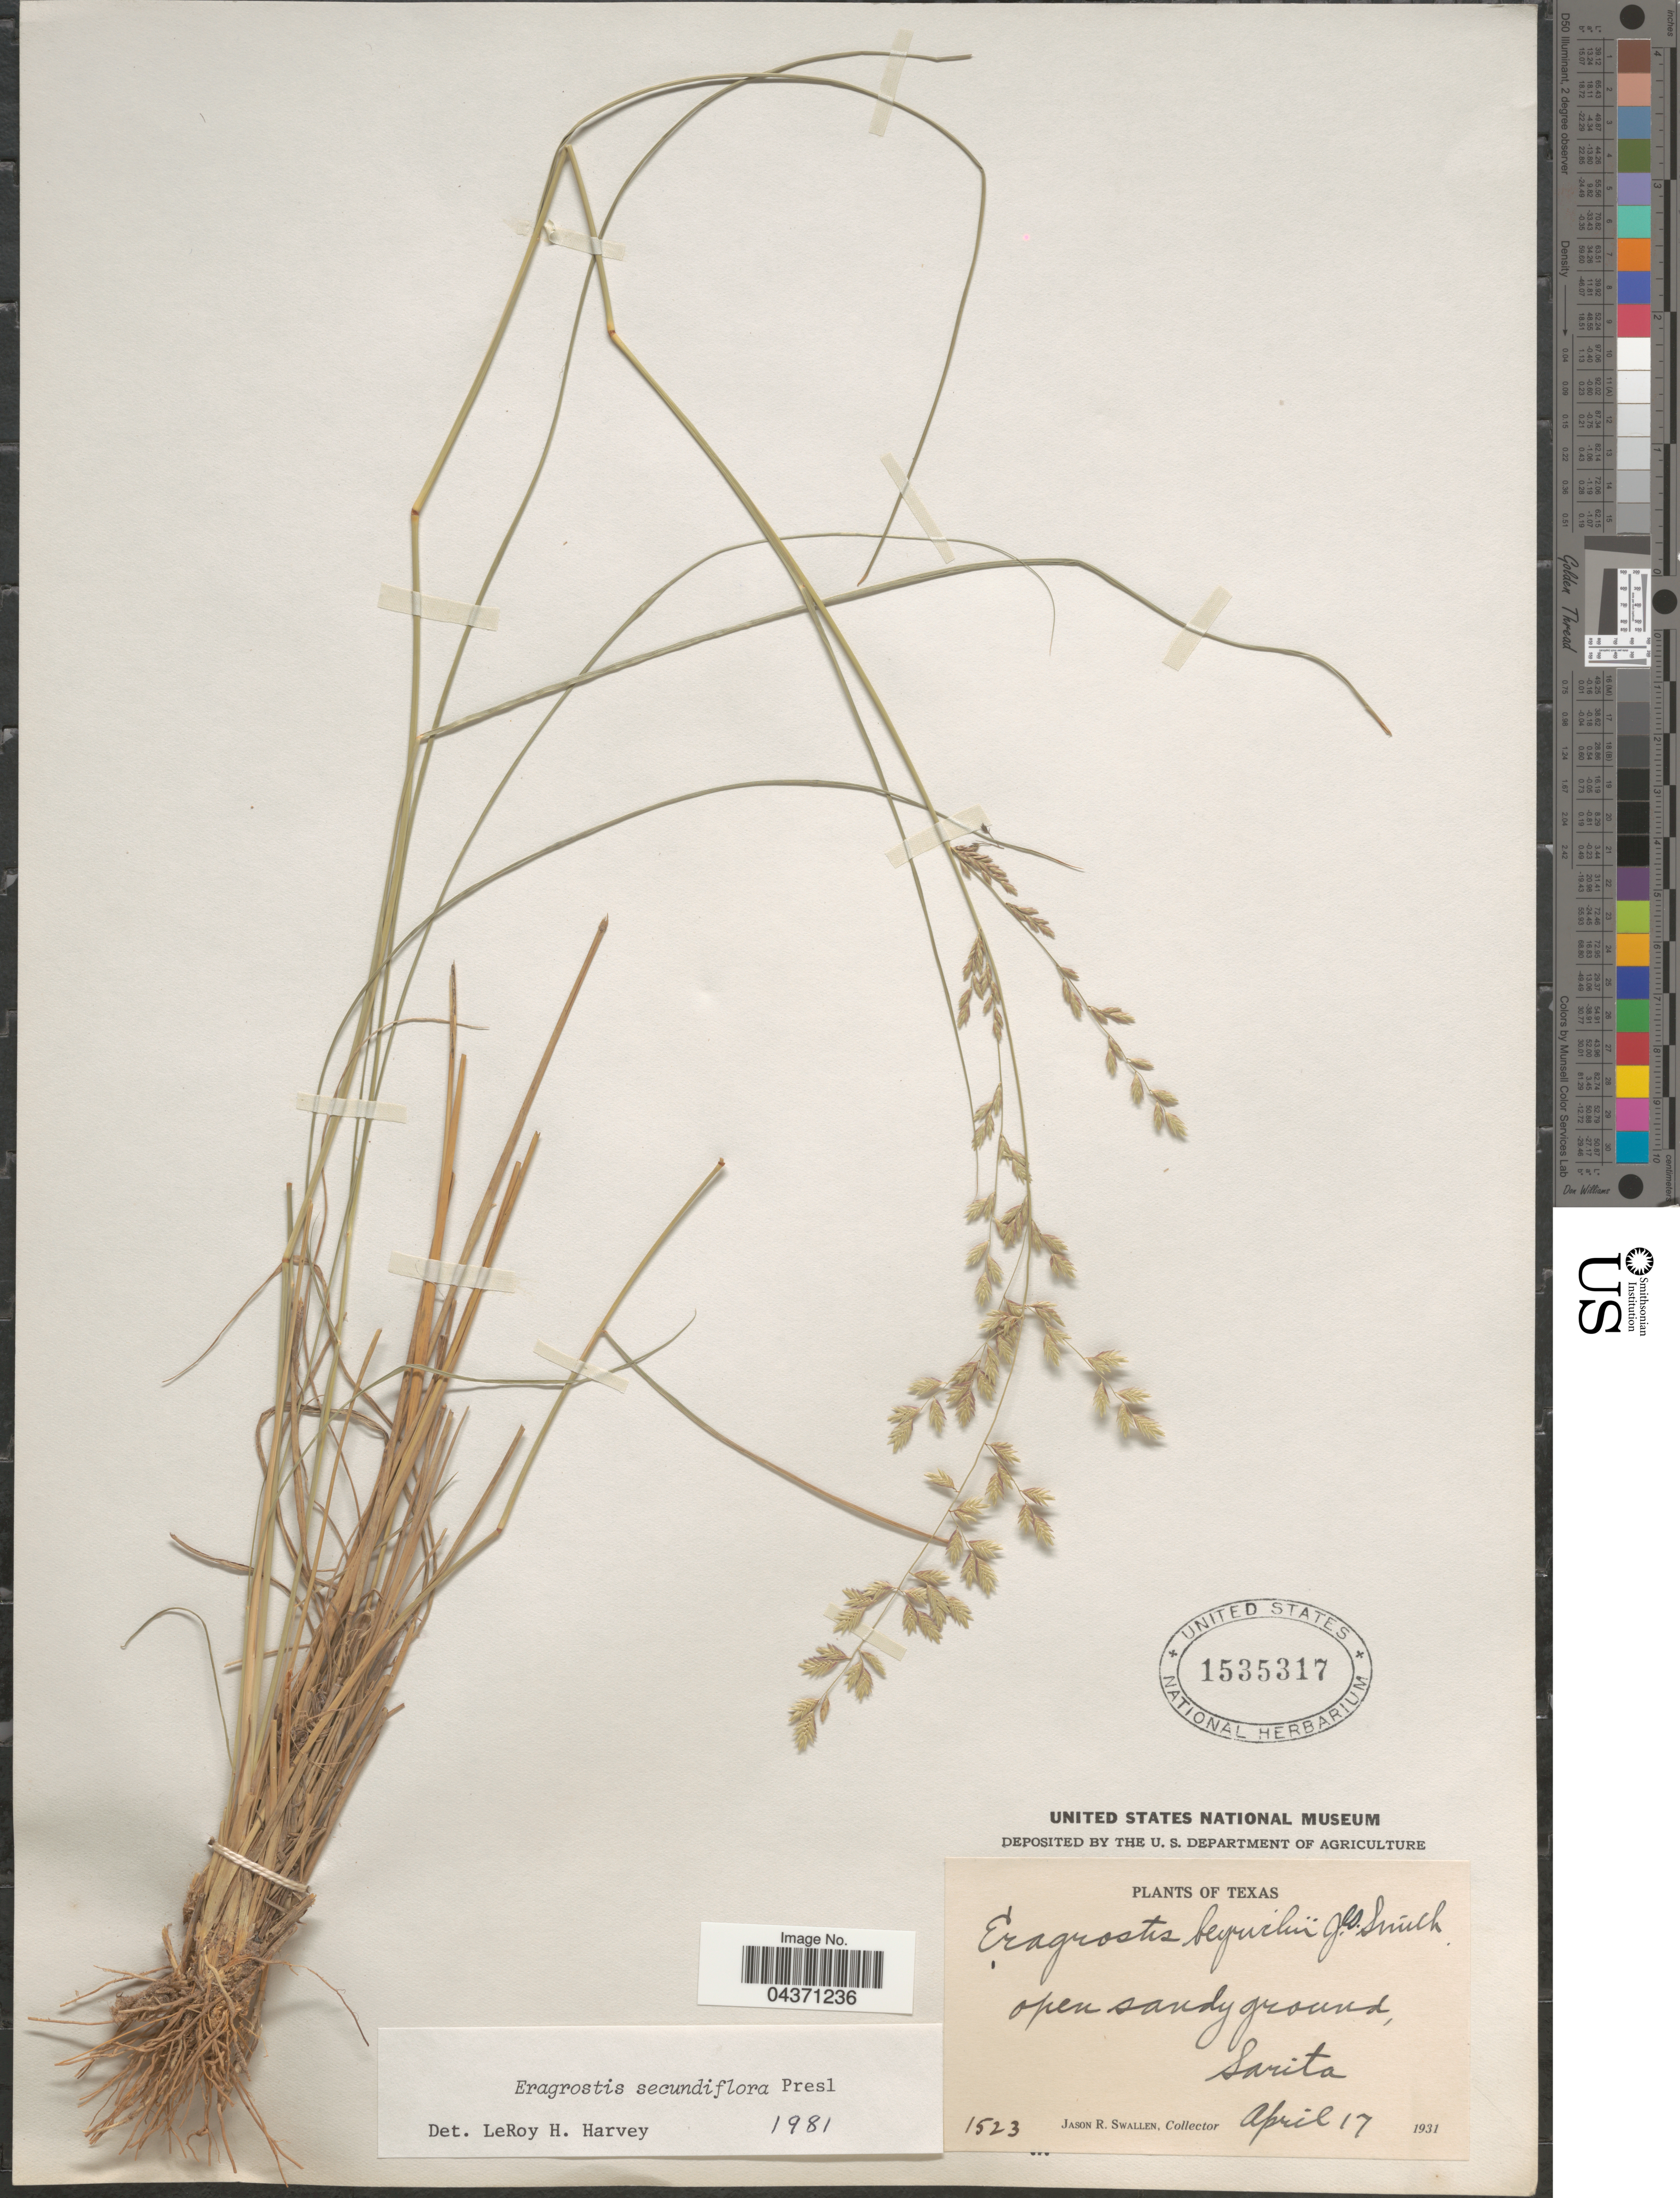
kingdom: Plantae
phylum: Tracheophyta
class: Liliopsida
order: Poales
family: Poaceae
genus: Eragrostis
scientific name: Eragrostis secundiflora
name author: J. Presl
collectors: J. R. Swallen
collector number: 1523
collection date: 1931-04-17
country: United States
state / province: Texas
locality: Open sandy ground, Sarita.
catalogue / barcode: US 1535317